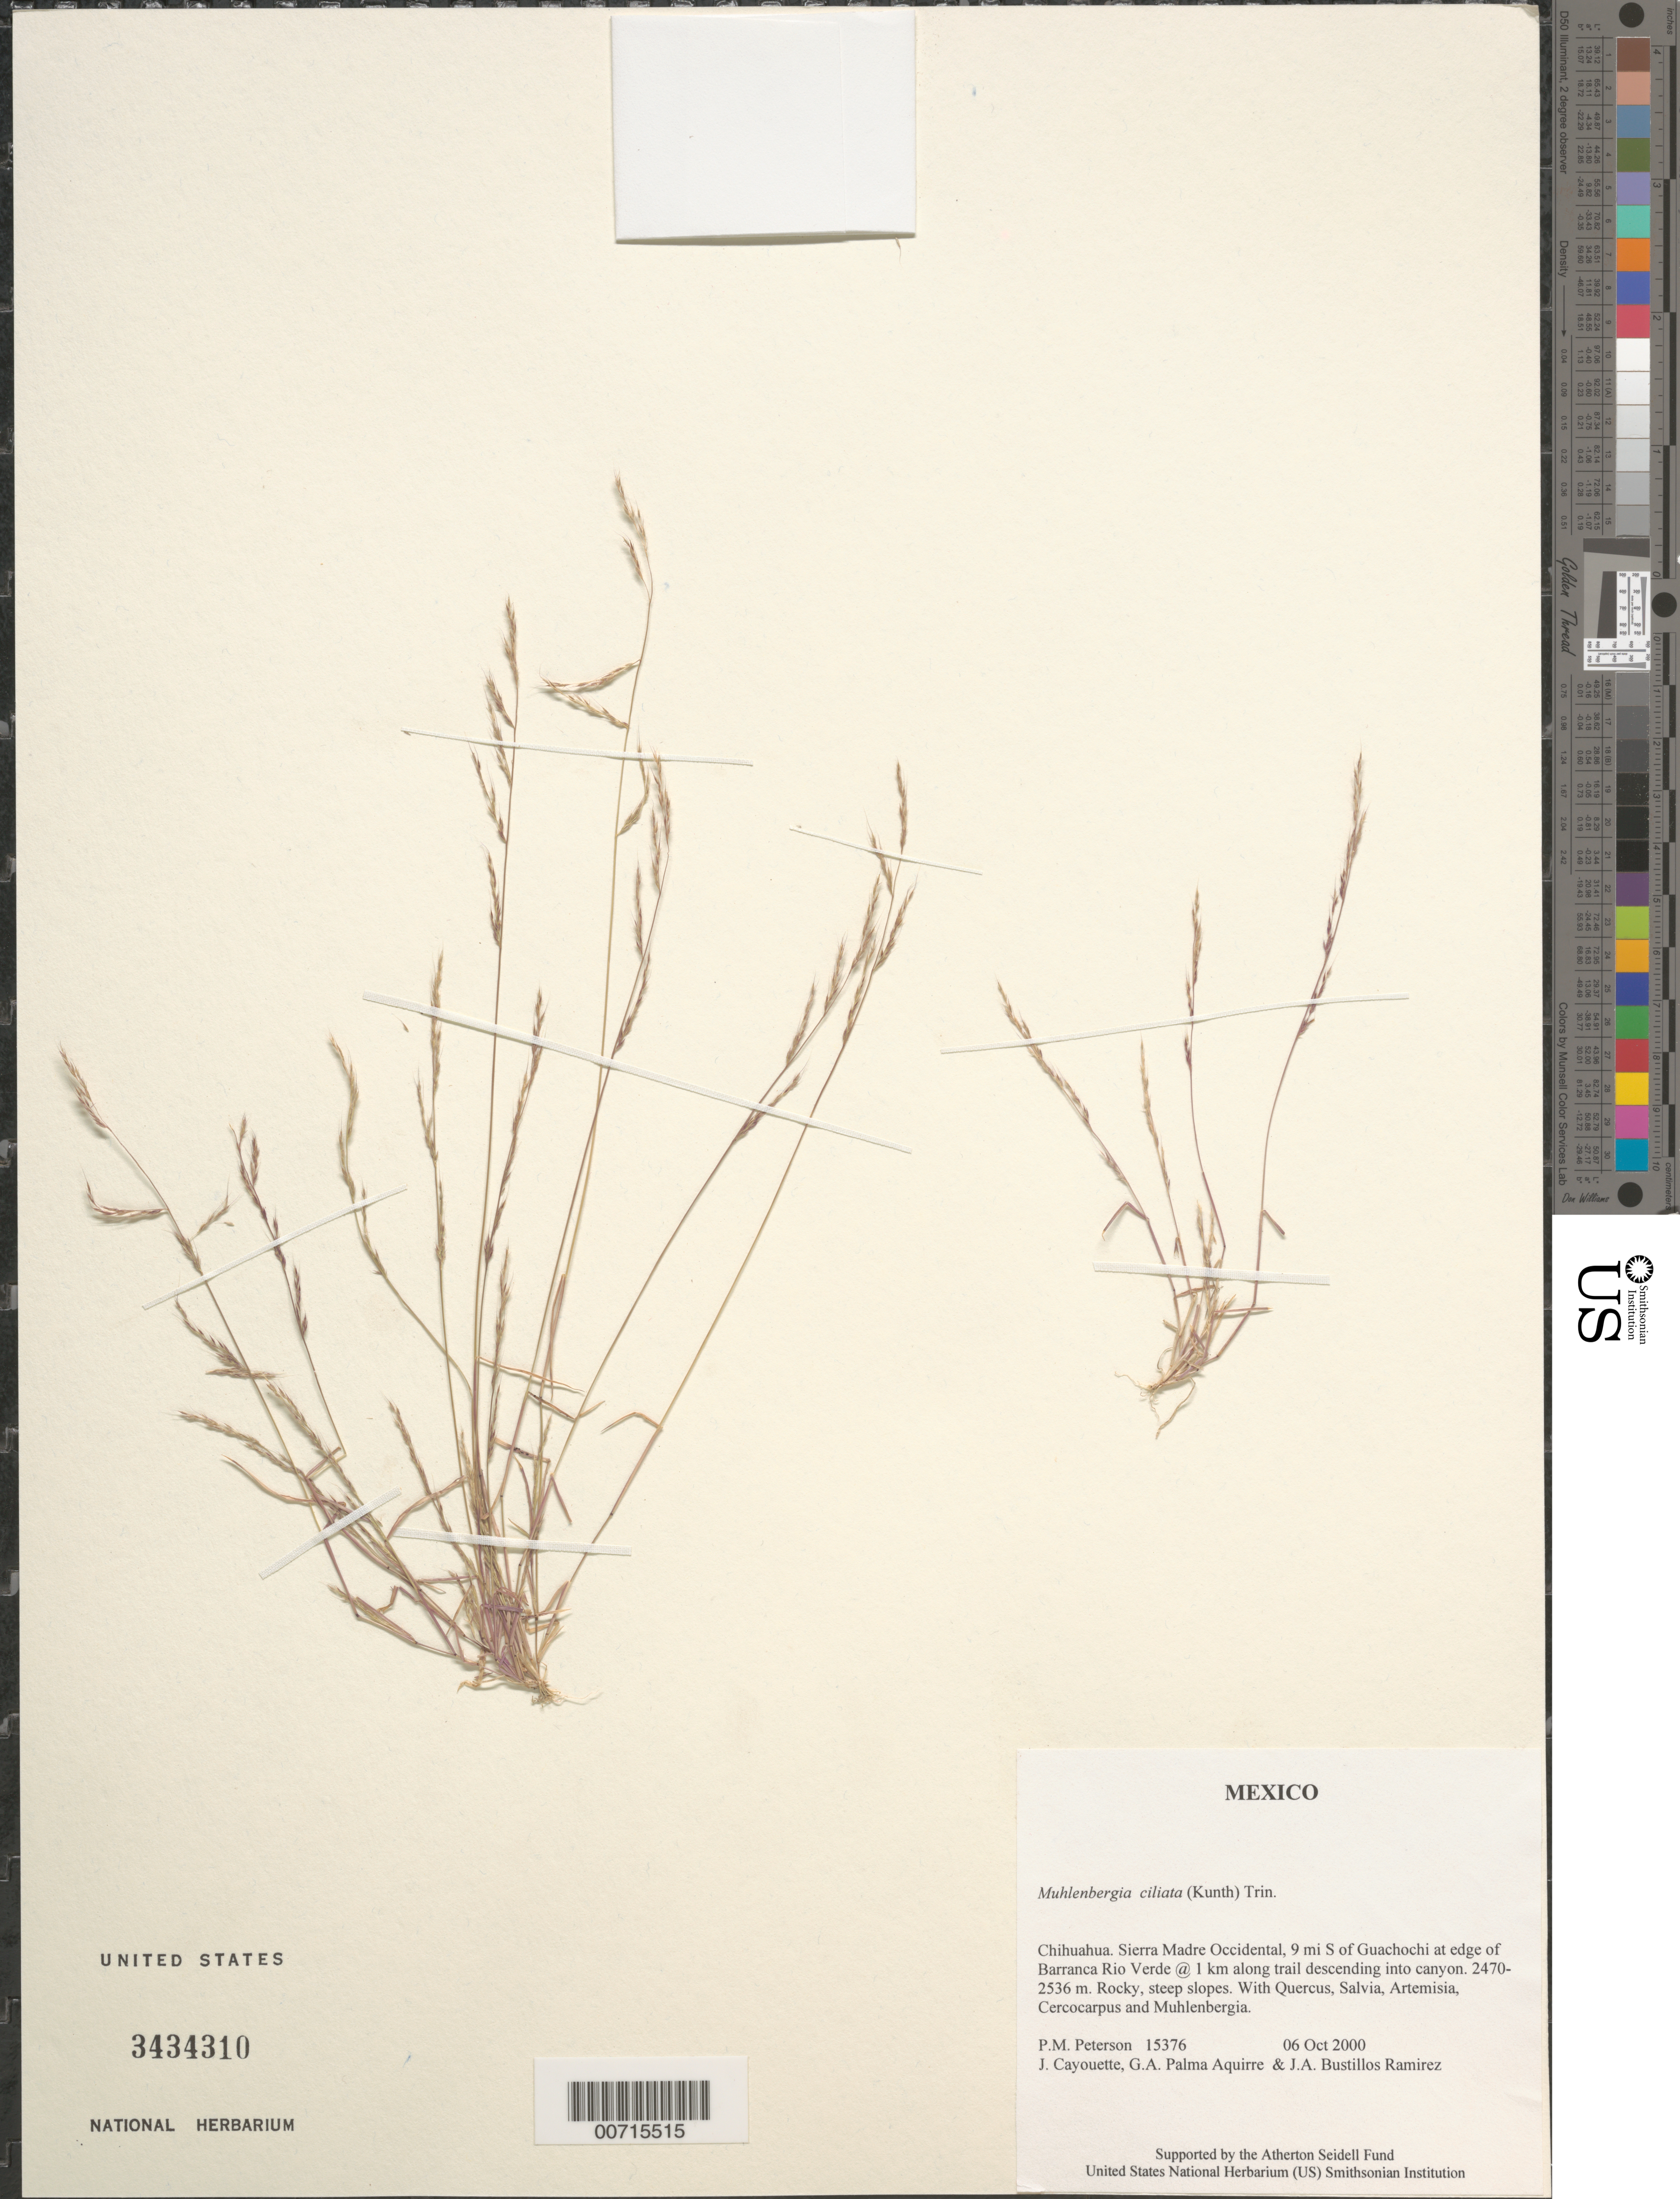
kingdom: Plantae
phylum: Tracheophyta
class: Liliopsida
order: Poales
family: Poaceae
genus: Muhlenbergia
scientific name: Muhlenbergia ciliata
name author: (Kunth) Trin.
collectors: P. M. Peterson, J. Cayouette, G. Palma Aquirre & J. Bustillos Ramírez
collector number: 15376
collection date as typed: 06 Oct 2000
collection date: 2000-10-06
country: Mexico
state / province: Chihuahua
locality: Sierra Madre Occidental, 9 mi S of Guachochi at edge of Barranca Rio Verde @ 1 km along trail descending into canyon.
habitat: Rocky, steep slopes.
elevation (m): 2470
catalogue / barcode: US 3434310